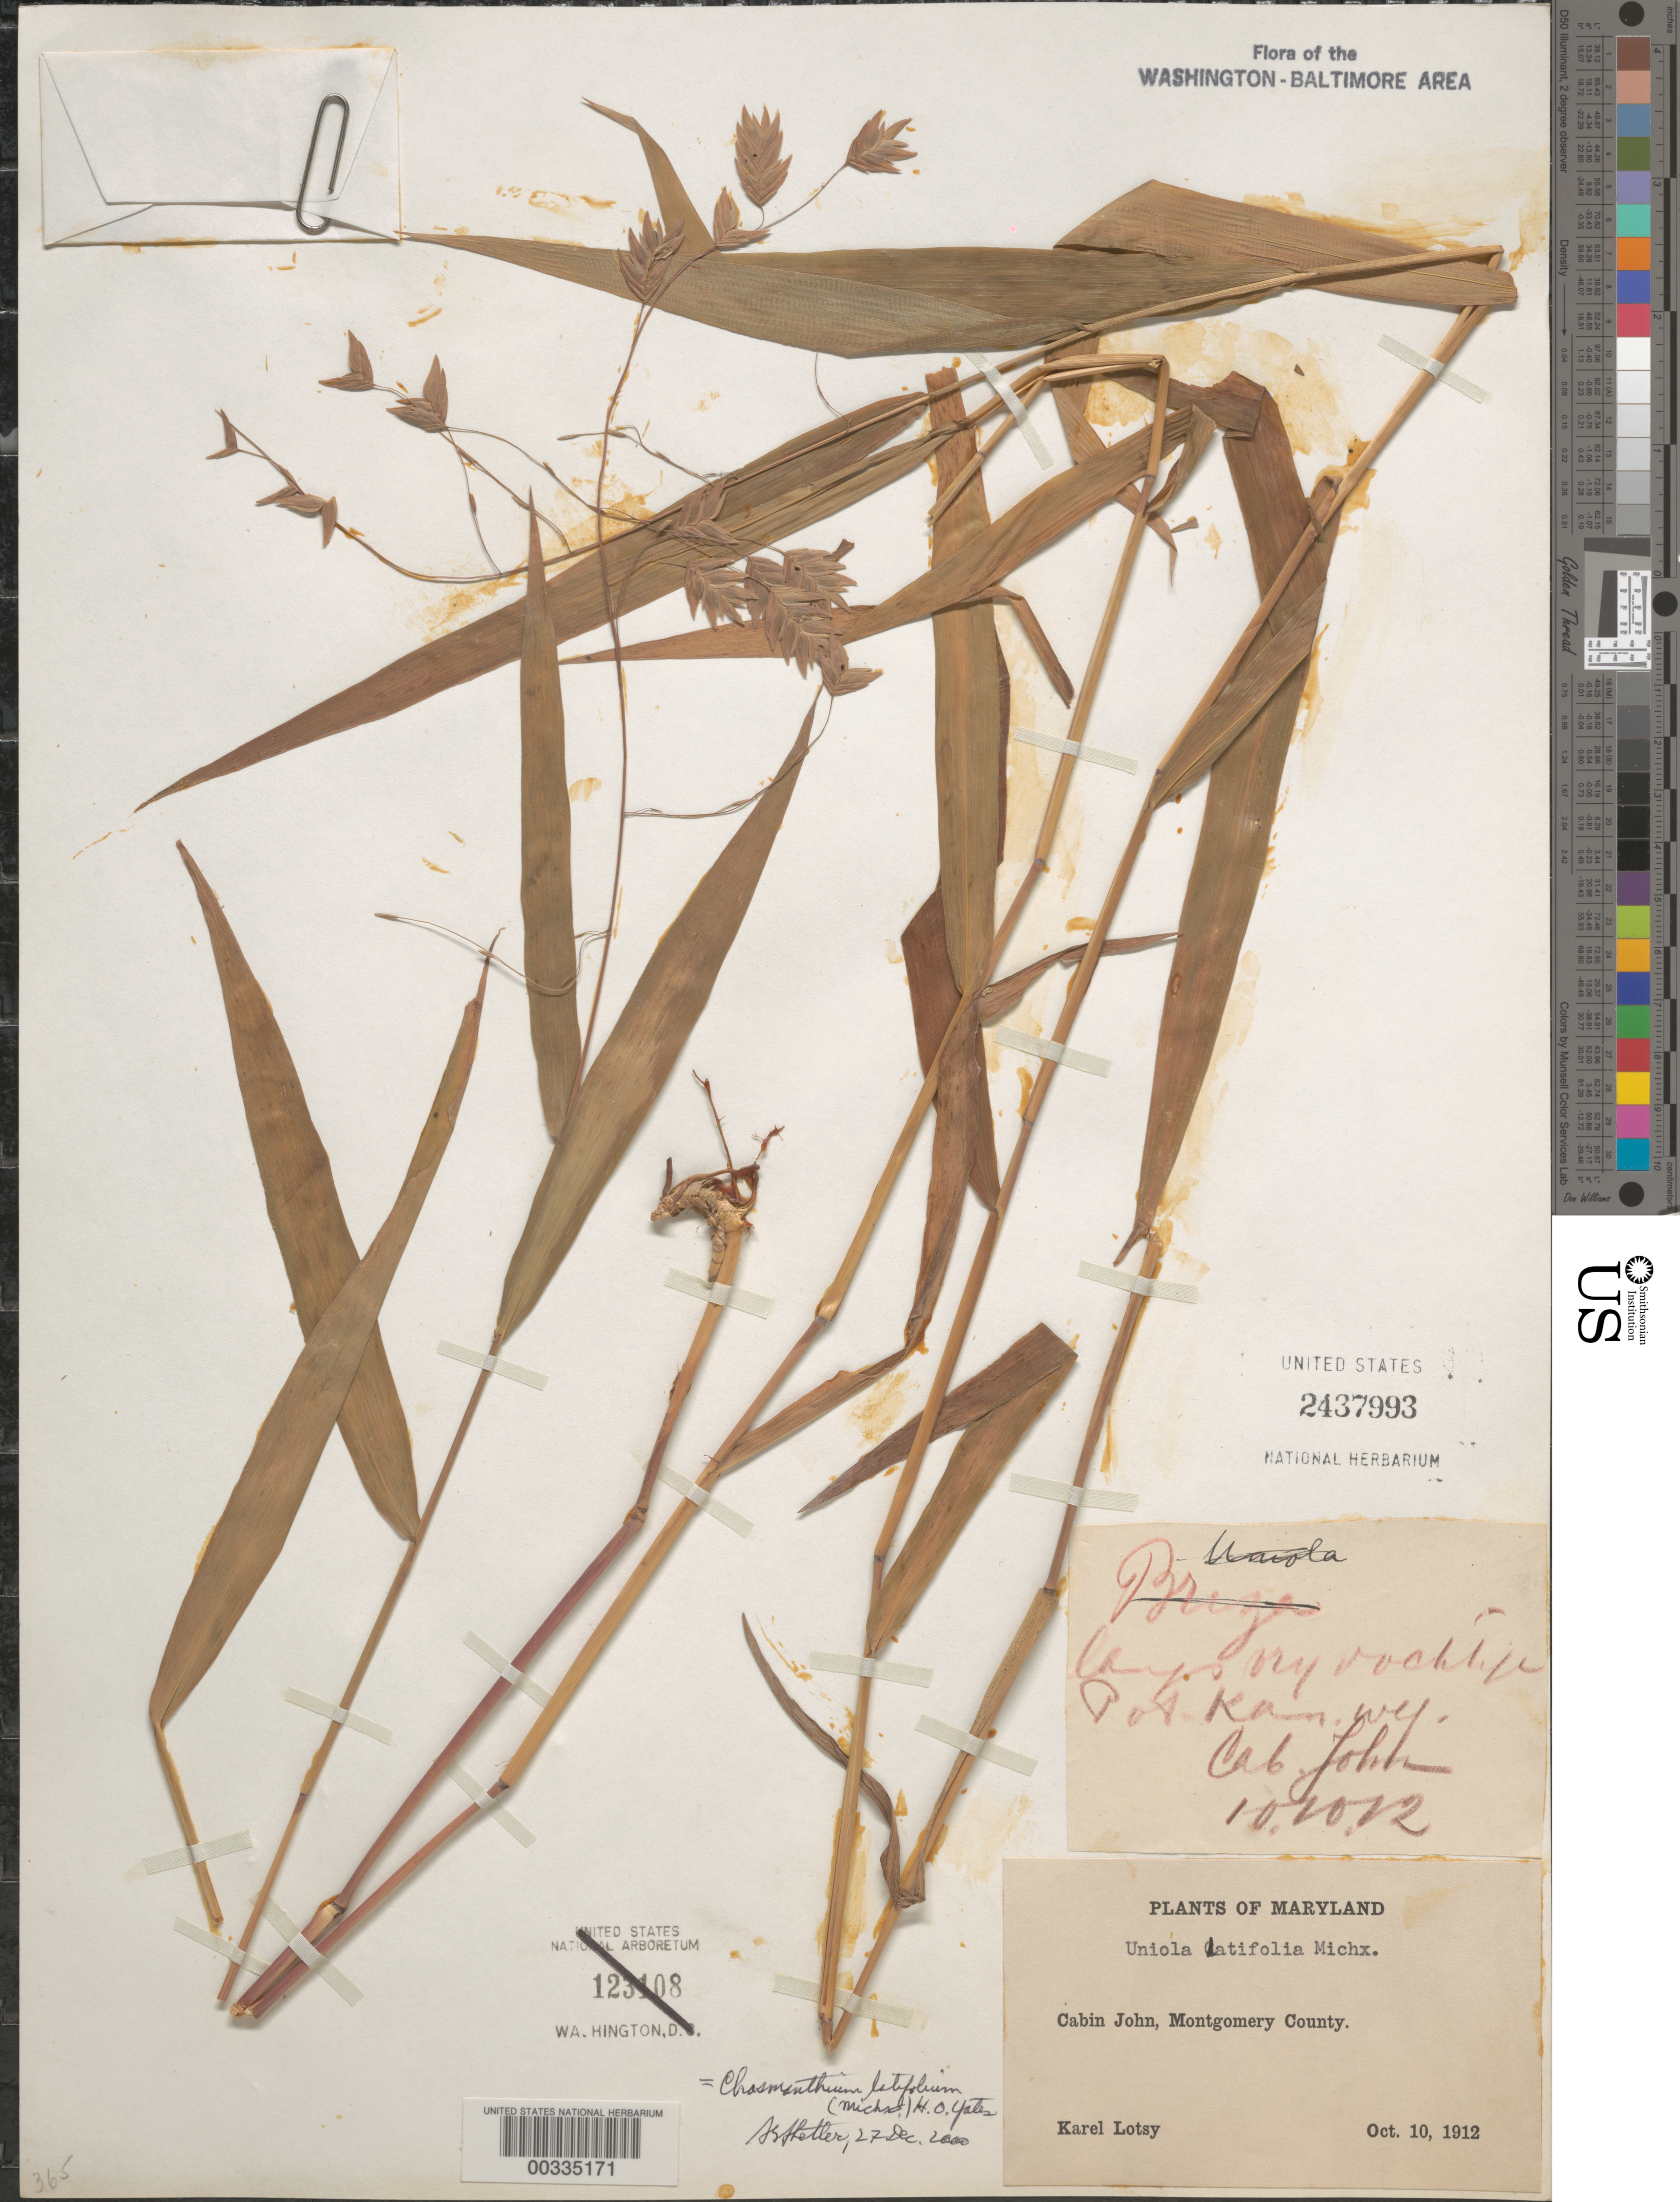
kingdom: Plantae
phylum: Tracheophyta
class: Liliopsida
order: Poales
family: Poaceae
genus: Chasmanthium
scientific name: Chasmanthium latifolium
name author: (Michx.) H.O. Yates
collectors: K. Lotsy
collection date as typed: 10 Oct 1912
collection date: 1912-10-10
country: United States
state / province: Maryland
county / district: Montgomery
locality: Cabin John C. & O. Canal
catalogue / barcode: US 2437993